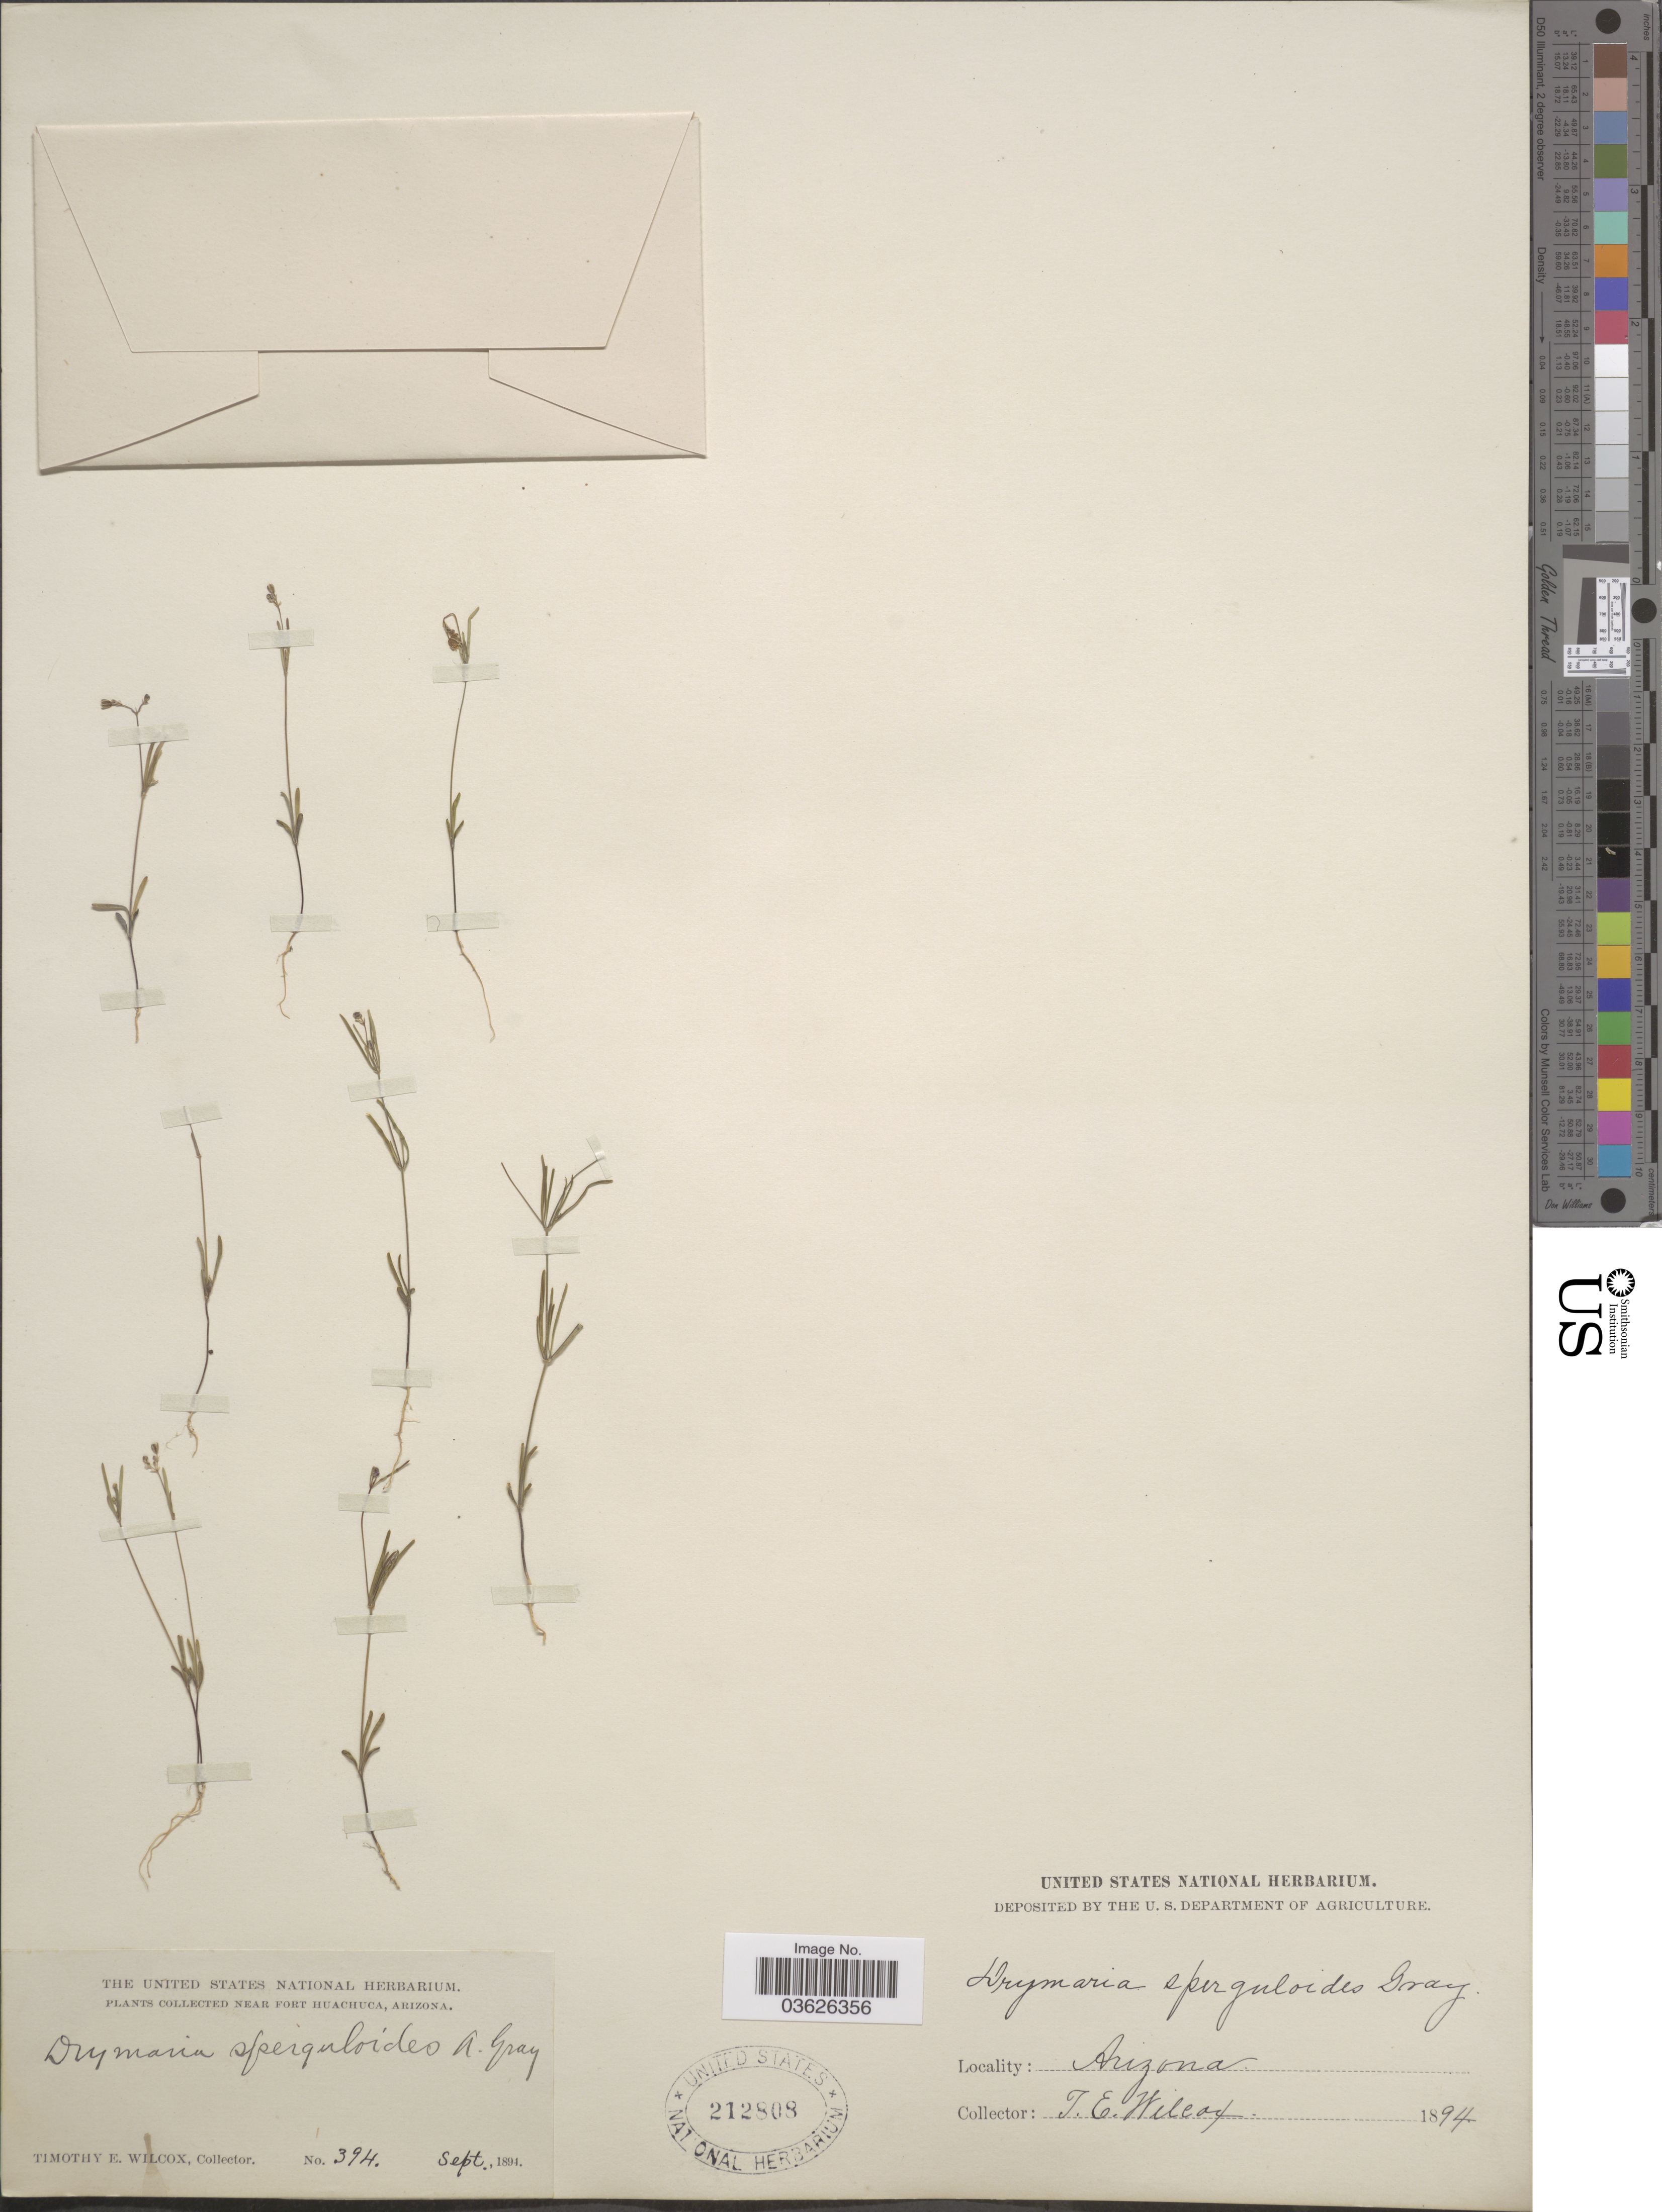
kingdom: Plantae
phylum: Tracheophyta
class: Magnoliopsida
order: Caryophyllales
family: Caryophyllaceae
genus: Drymaria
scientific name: Drymaria sperguloides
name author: A. Gray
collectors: T. E. Wilcox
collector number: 394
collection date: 1894-09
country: United States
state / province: Arizona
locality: Near Fort Huachuca.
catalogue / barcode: US 212808